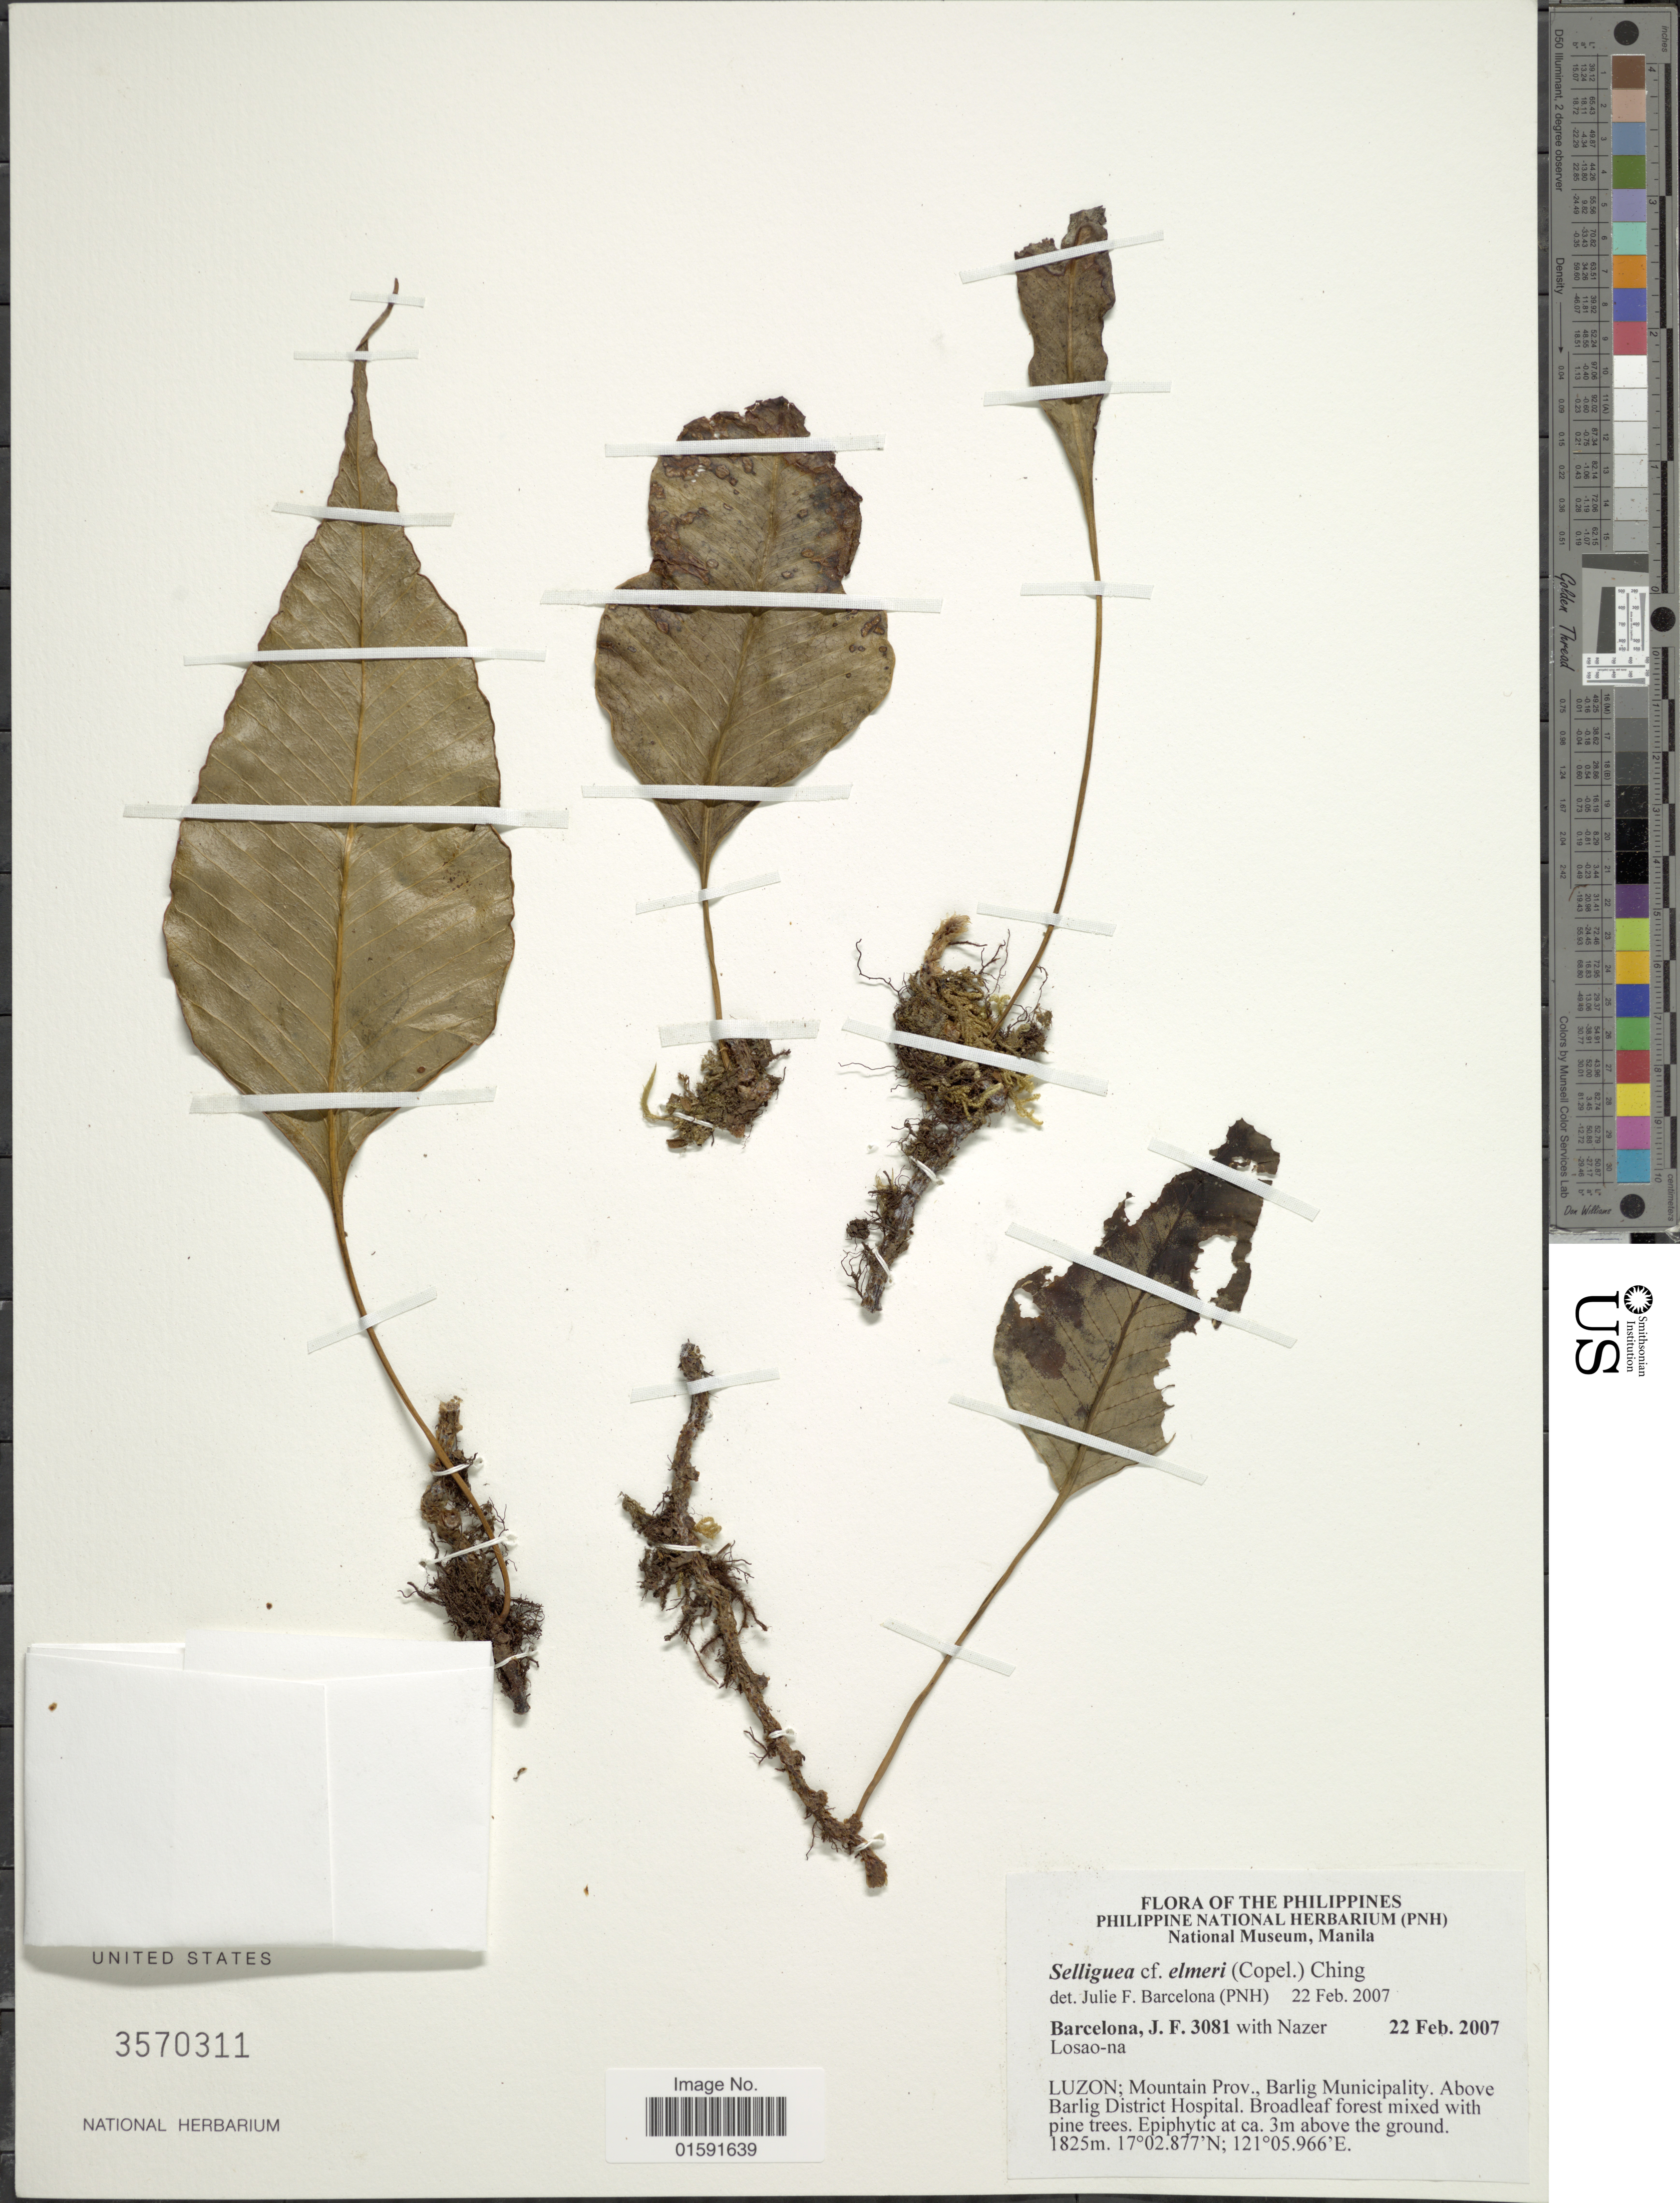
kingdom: Plantae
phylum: Tracheophyta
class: Polypodiopsida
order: Polypodiales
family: Polypodiaceae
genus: Selliguea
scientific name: Selliguea elmeri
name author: (Copel.) Ching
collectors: J. F. Barcelona & N. Losao-na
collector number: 3081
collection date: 2007-02-22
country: Philippines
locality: Luzon: Mountain Prov., Barlig Municipality, Above Barlig District Hospital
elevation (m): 1825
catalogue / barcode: US 3570311